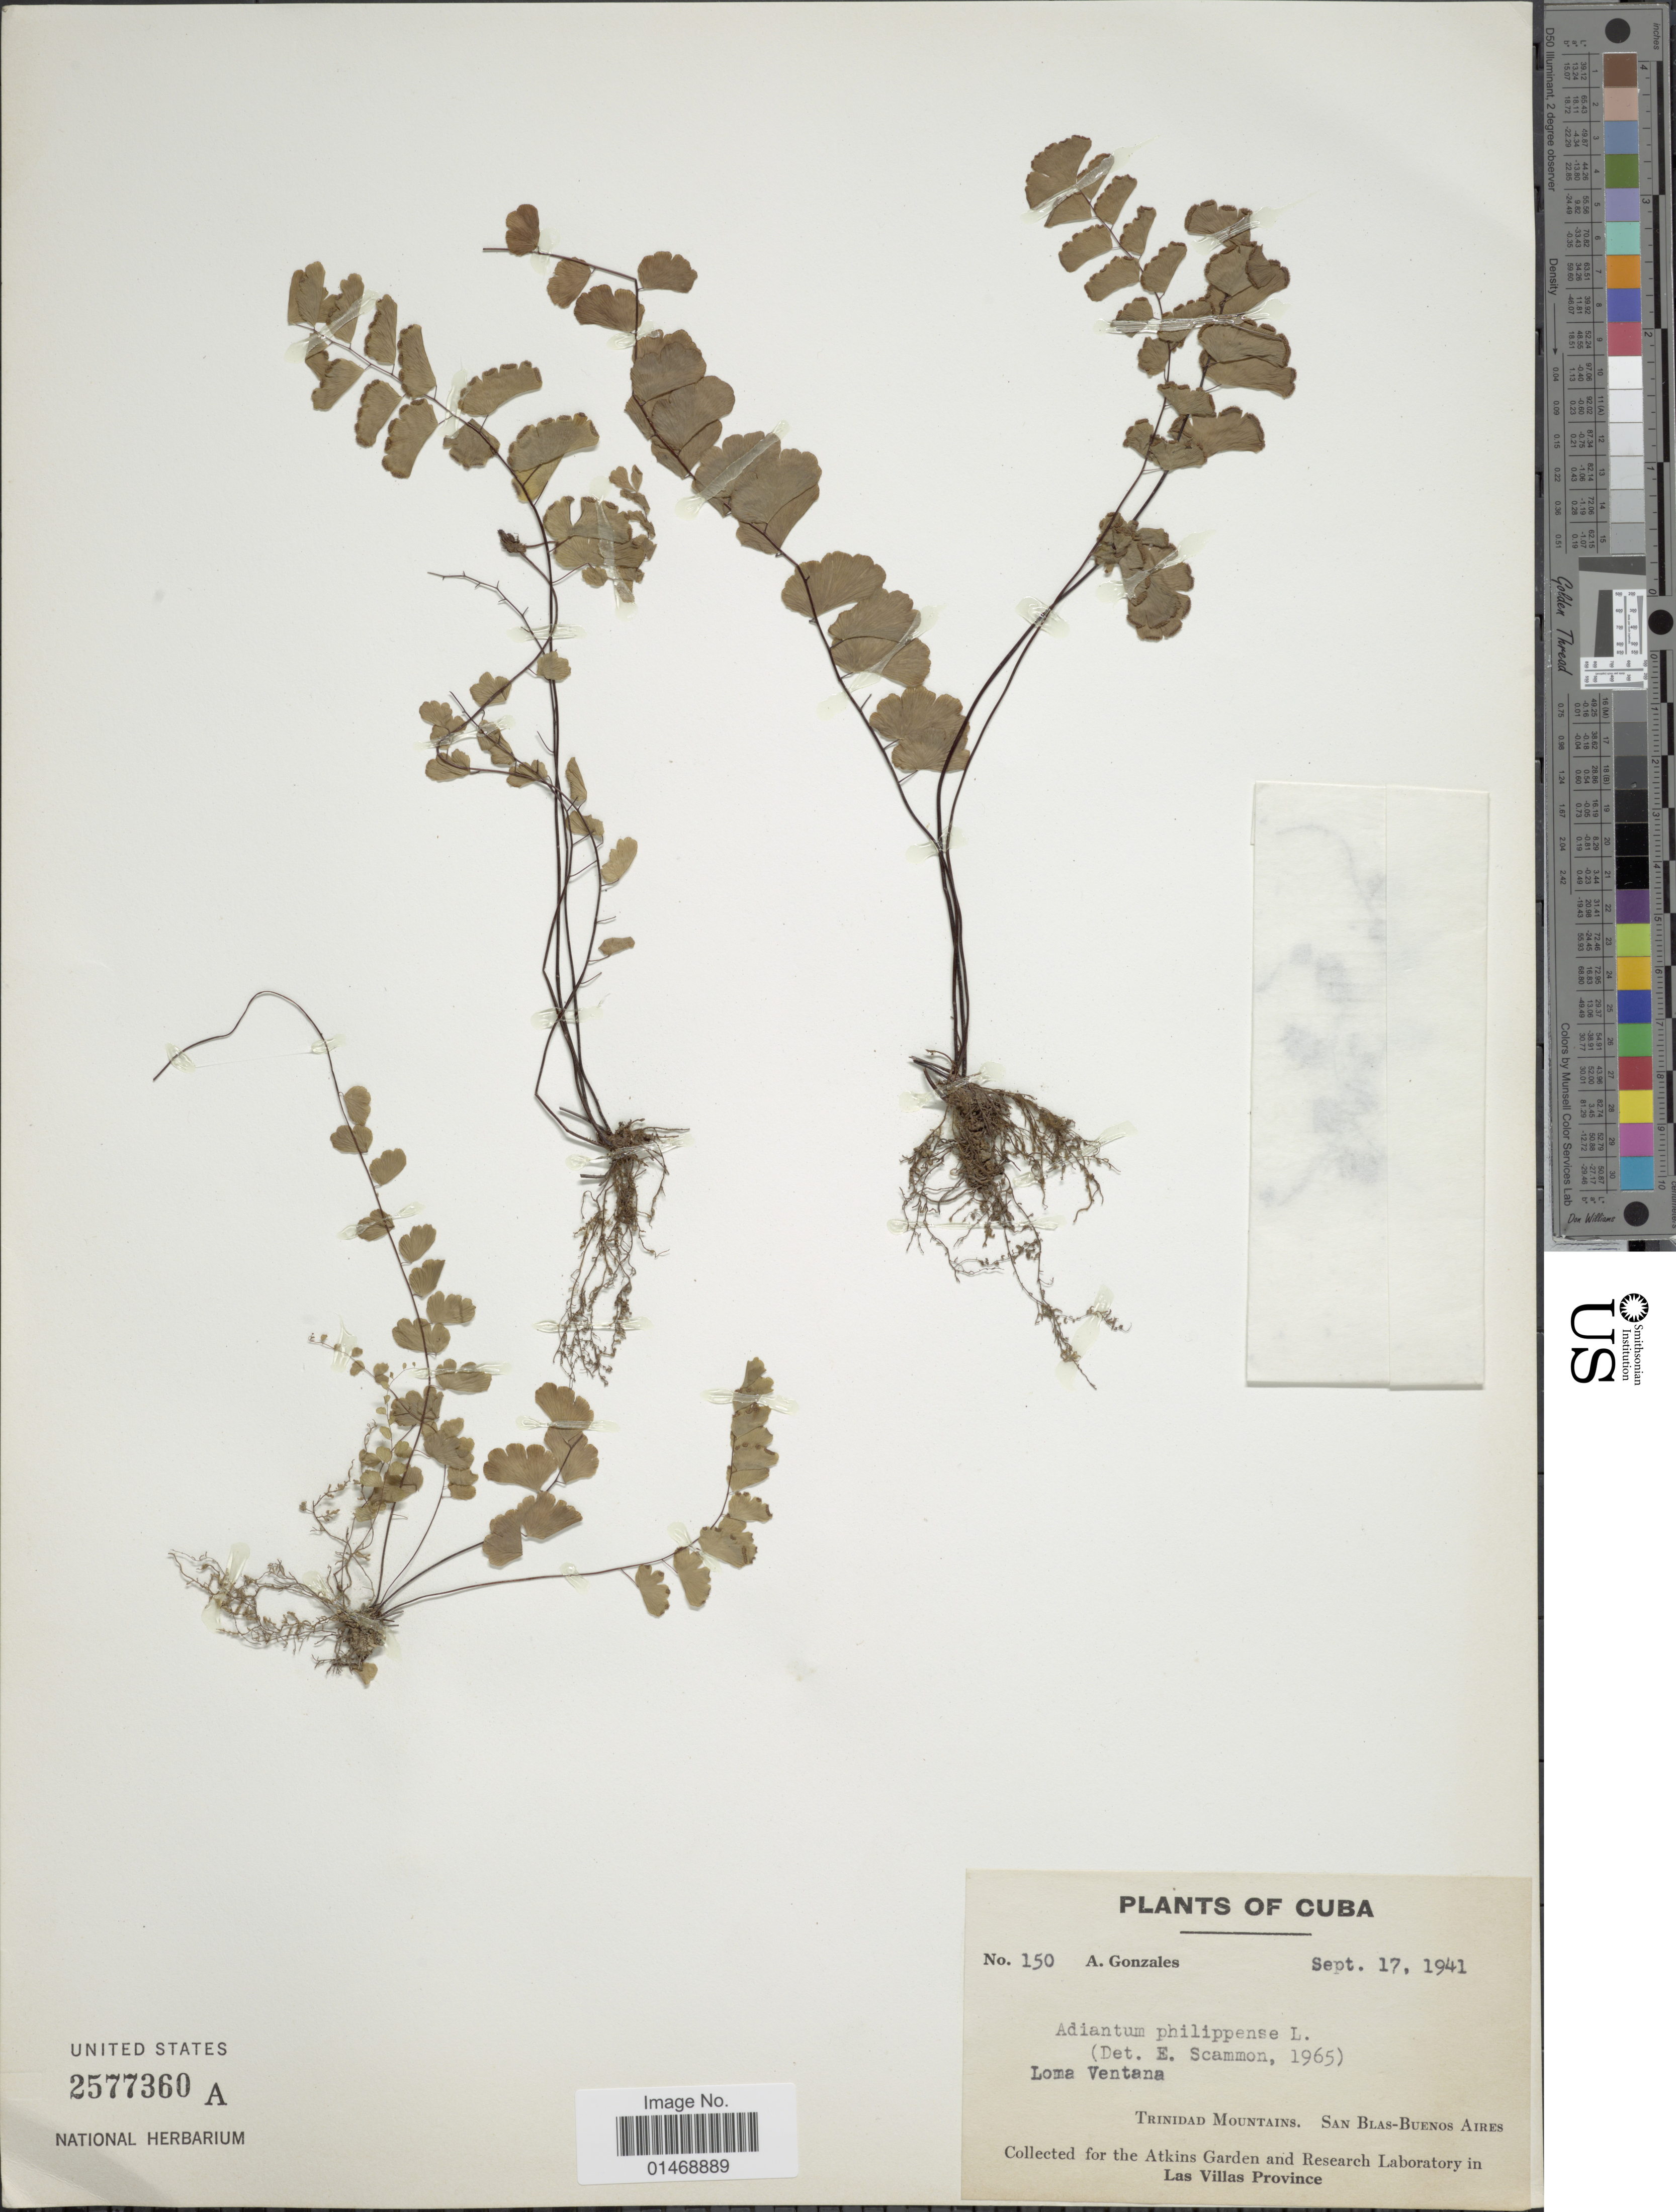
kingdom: Plantae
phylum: Tracheophyta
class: Polypodiopsida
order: Polypodiales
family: Pteridaceae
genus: Adiantum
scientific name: Adiantum lunulatum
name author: Burm. f.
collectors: A. Gonzáles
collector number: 150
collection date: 1941-09-17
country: Cuba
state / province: Las Villas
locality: Loma Ventana, Trinidad Mountains, San Blas-Buenos Aires, Las Villas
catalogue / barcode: US 2577360A